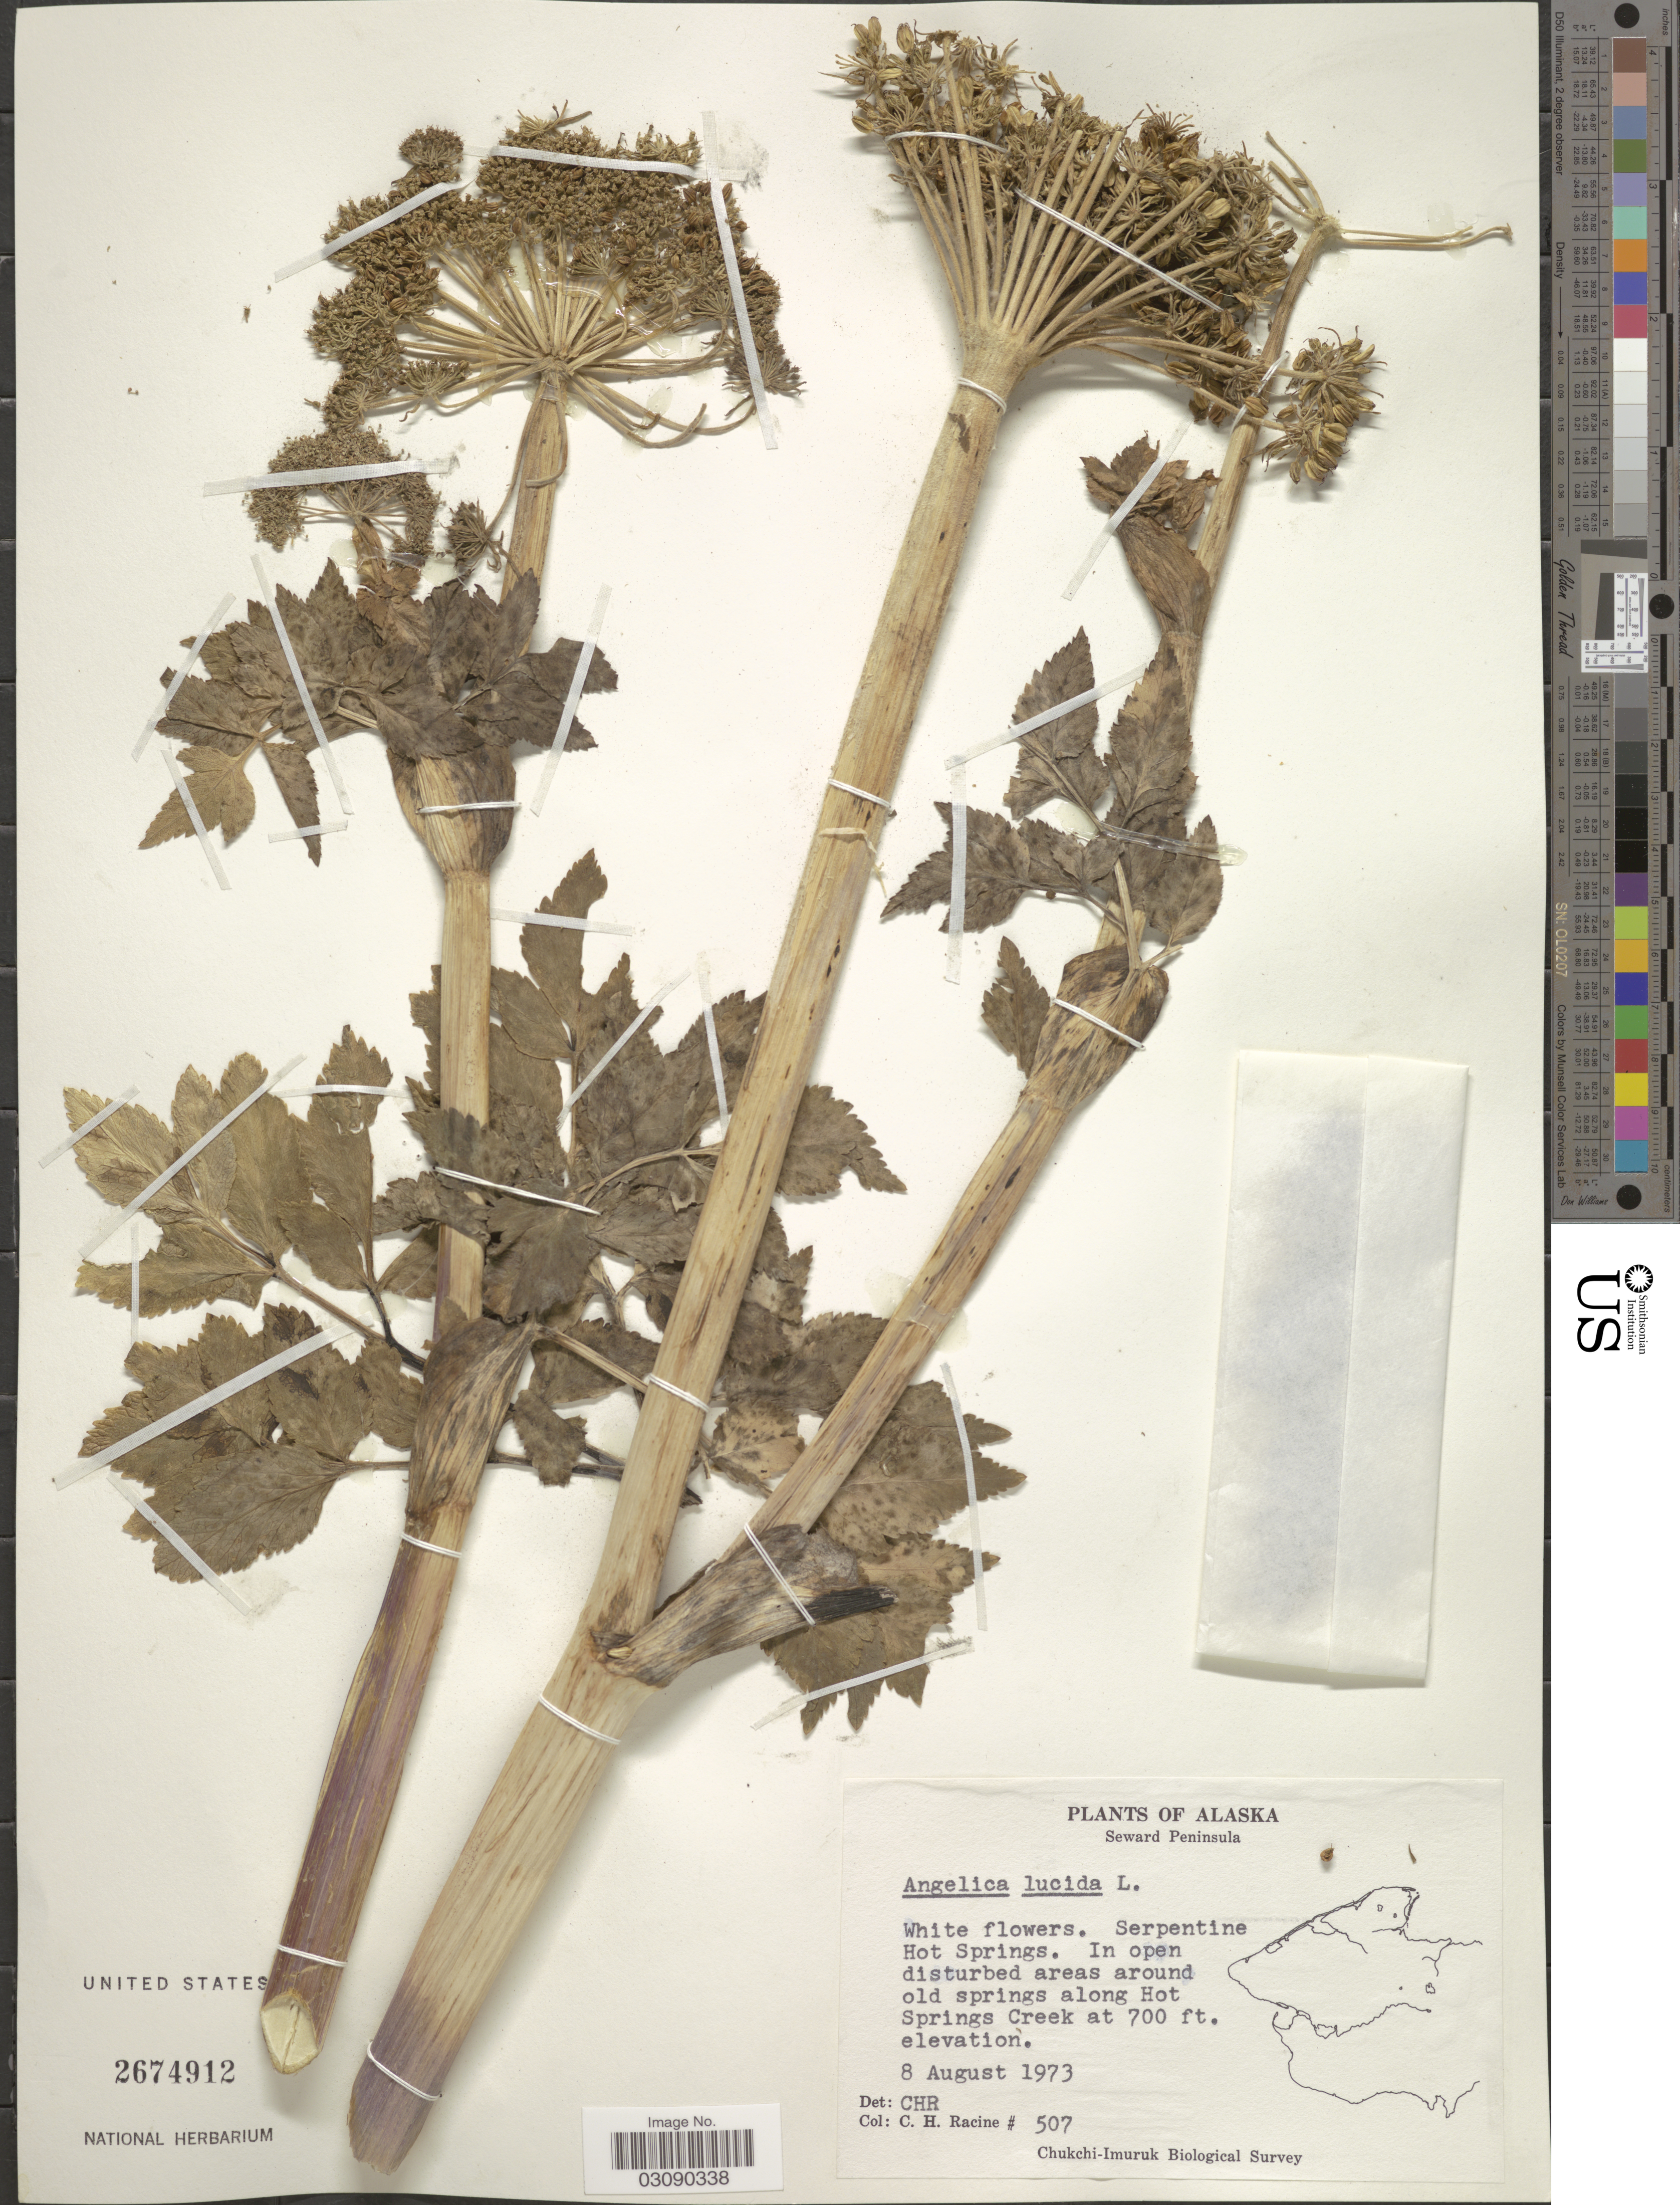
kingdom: Plantae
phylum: Tracheophyta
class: Magnoliopsida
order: Apiales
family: Apiaceae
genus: Angelica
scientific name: Angelica lucida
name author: L.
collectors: C. Racine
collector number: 507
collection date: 1973-08-08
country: United States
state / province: Alaska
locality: Seward Peninsula, Serpentine Hot Springs. In open disturbed areas around old springs along Hot Springs Creek.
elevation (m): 213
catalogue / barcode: US 2674912